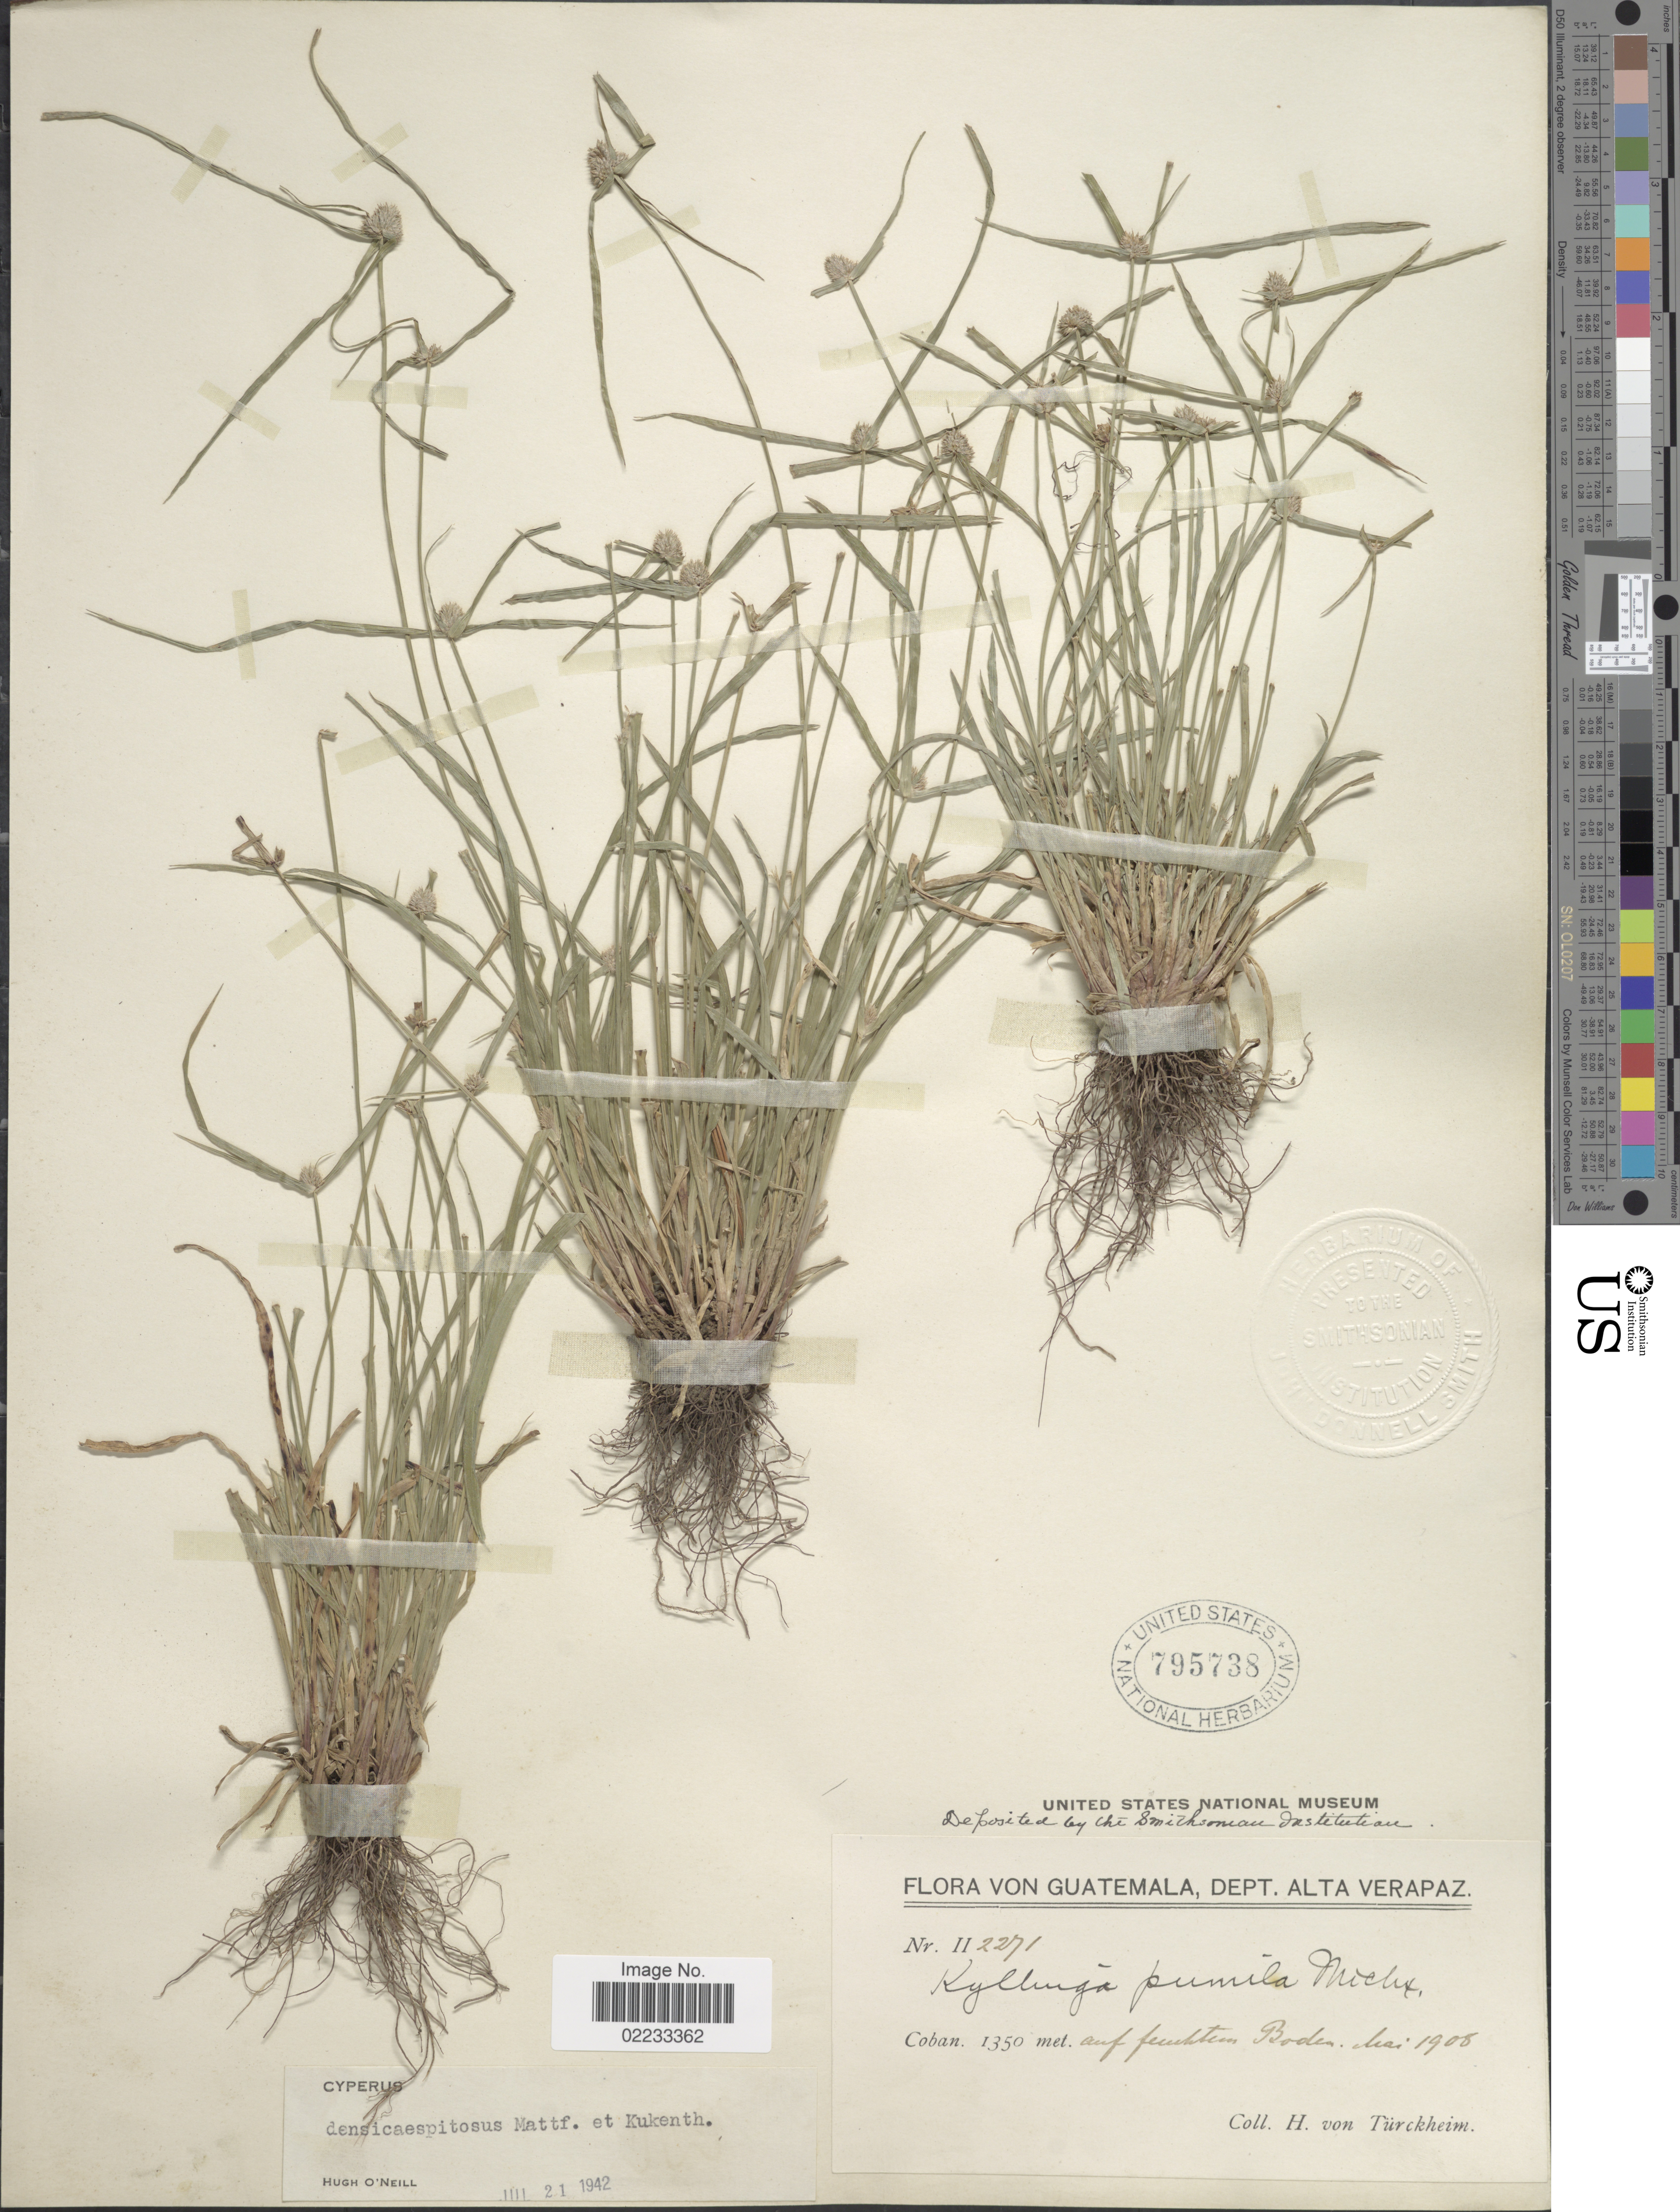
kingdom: Plantae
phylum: Tracheophyta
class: Liliopsida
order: Poales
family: Cyperaceae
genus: Cyperus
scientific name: Cyperus hortensis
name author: (Salzm. ex Steud.) Dorr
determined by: Strong, Mark T., (BOT), Smithsonian Institution - National Museum of Natural History (UNITED STATES)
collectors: H. von Türckheim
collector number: II 2271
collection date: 1908-05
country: Guatemala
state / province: Alta Verapaz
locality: Coban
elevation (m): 1350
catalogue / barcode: US 795738